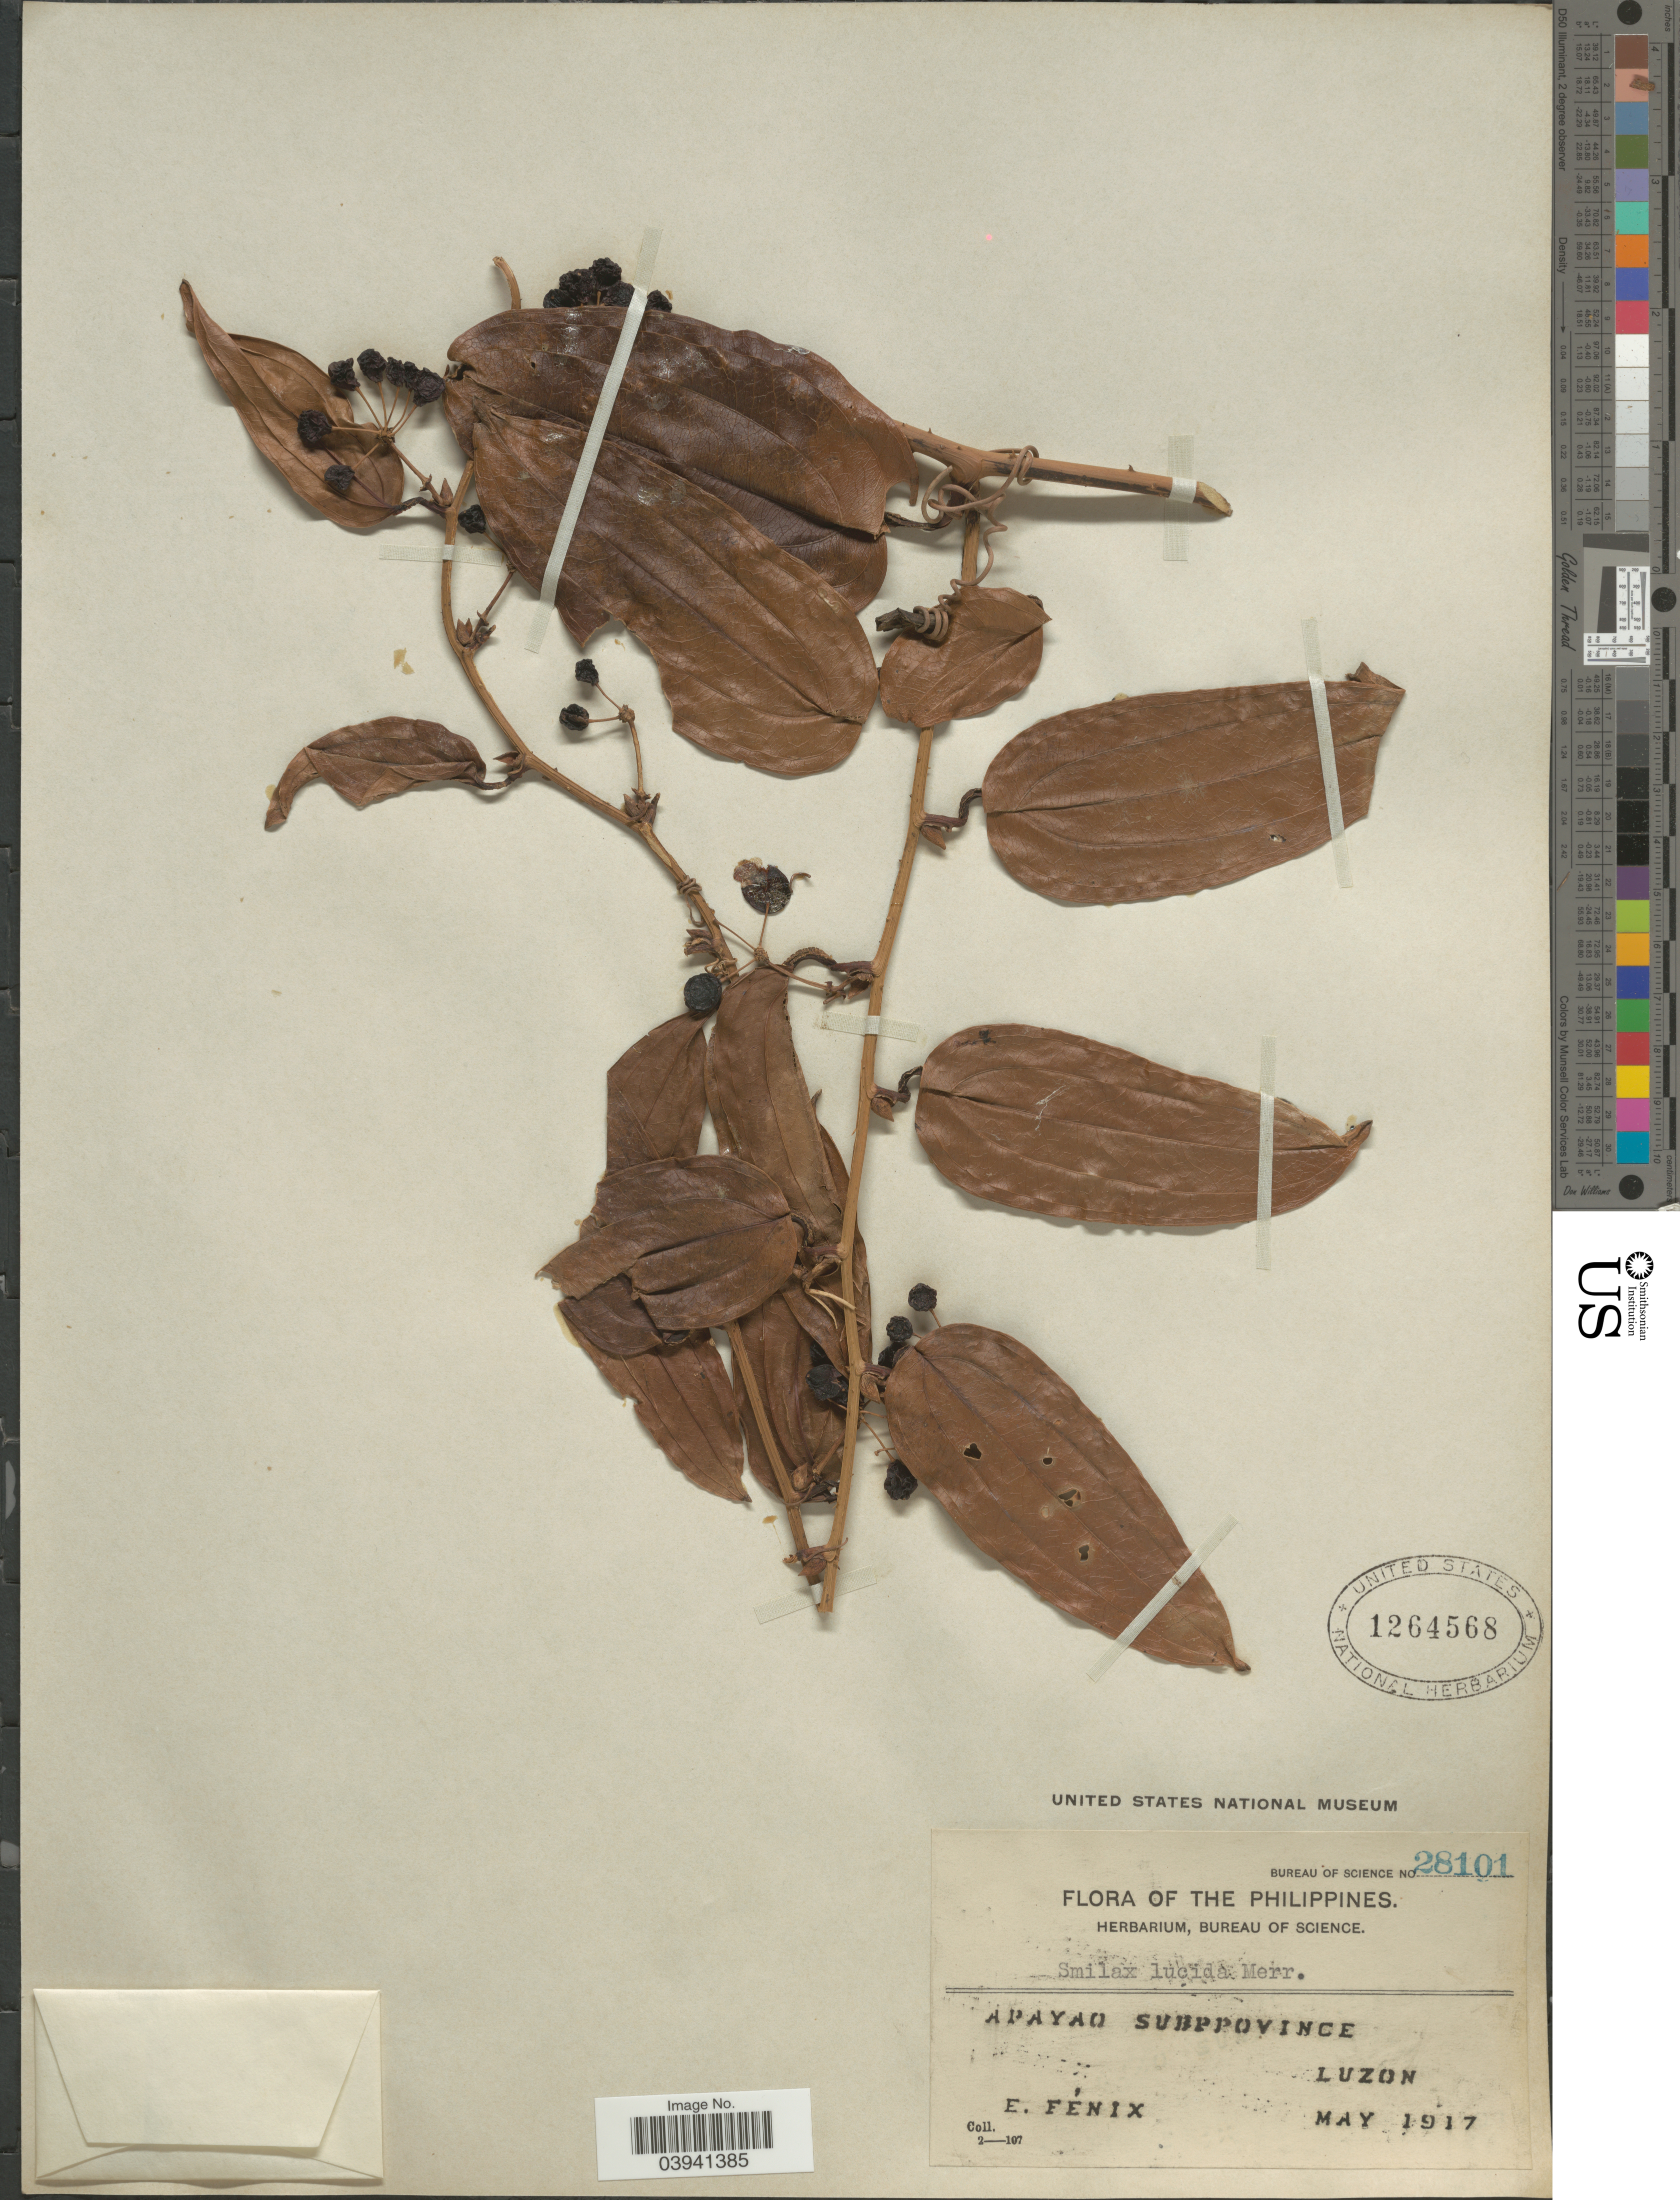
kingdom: Plantae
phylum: Tracheophyta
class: Liliopsida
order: Liliales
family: Smilacaceae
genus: Smilax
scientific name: Smilax lucida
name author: Merr.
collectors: E. Fénix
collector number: Bureau of Science 28101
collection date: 1917-05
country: Philippines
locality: Apayao Subprovince, Luzon.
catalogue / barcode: US 1264568